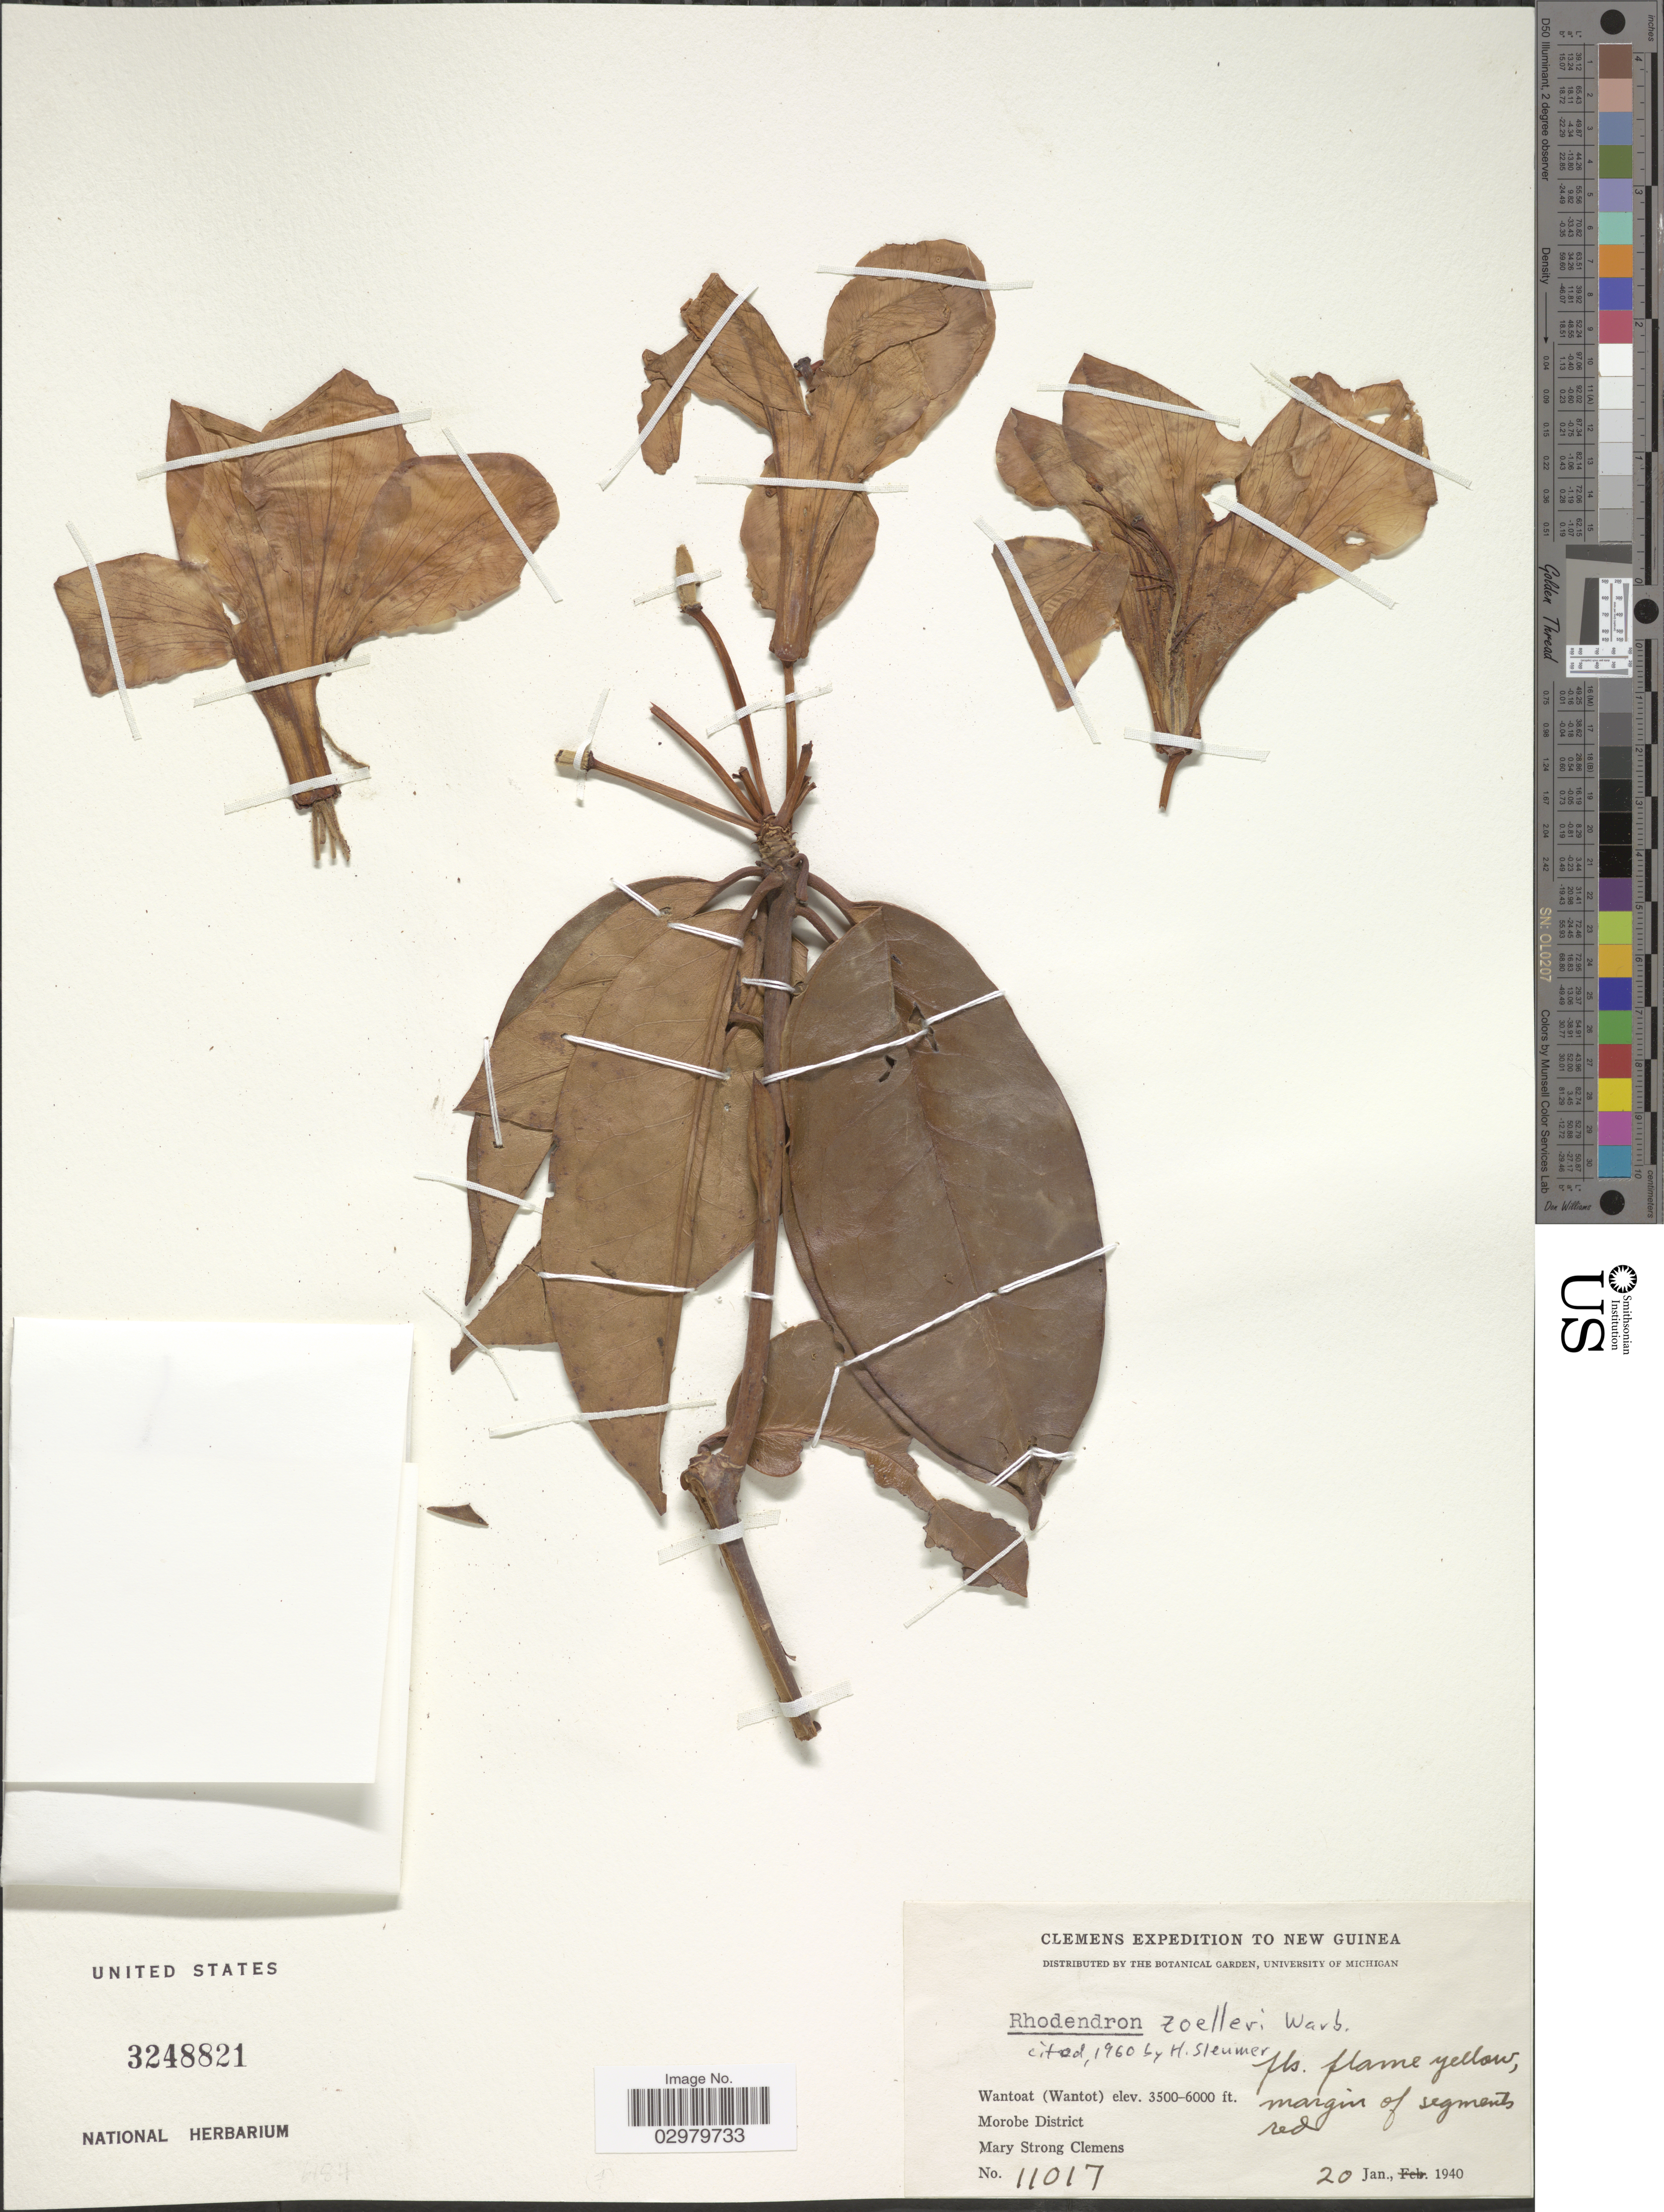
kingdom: Plantae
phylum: Tracheophyta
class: Magnoliopsida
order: Ericales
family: Ericaceae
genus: Rhododendron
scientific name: Rhododendron zoelleri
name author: Warb.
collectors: M. S. Clemens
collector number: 11017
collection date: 1940-01-20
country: Papua New Guinea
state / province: Morobe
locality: New Guinea. Wantoat (Wantot). Morobe District.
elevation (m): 1067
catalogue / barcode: US 3248821